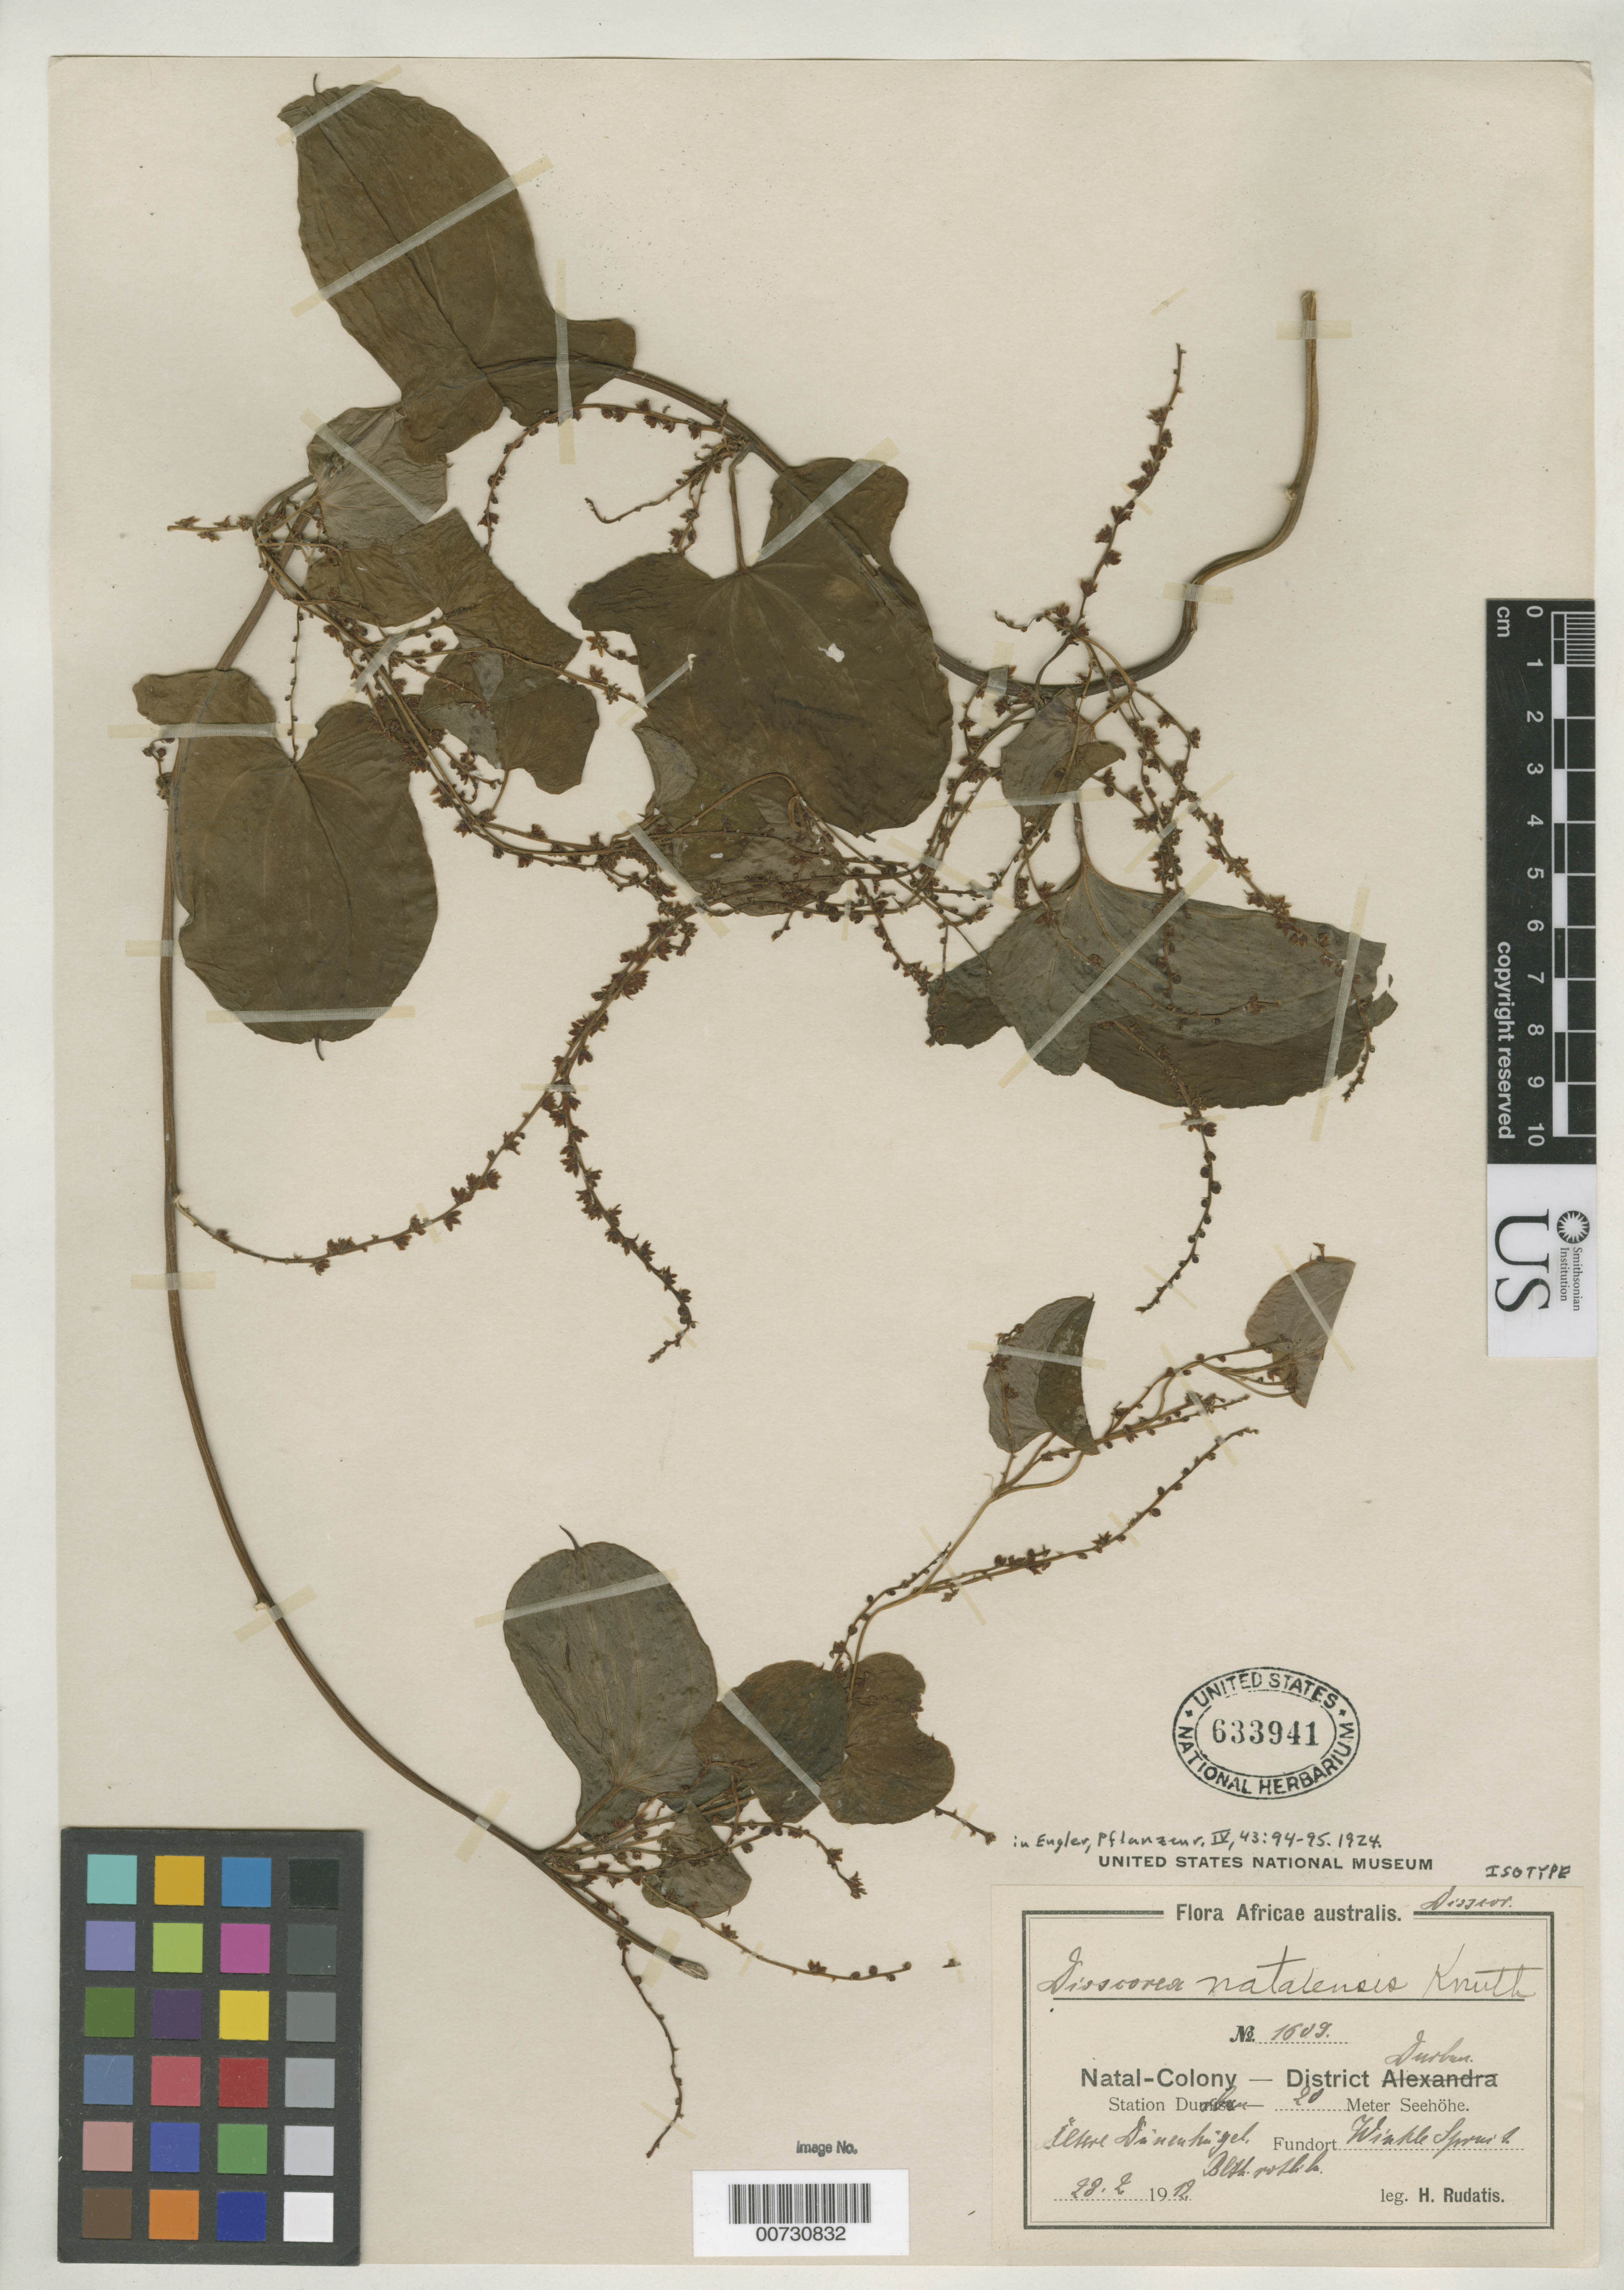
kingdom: Plantae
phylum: Tracheophyta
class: Liliopsida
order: Dioscoreales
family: Dioscoreaceae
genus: Dioscorea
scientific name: Dioscorea natalensis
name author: R. Knuth in Engl.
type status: Isotype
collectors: H. Rudatis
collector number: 1609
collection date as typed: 28 Feb 1912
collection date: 1912-02-28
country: South Africa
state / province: KwaZulu-Natal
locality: Natal-Colony, District Durban, Station Durban, Fundort Winkle Spruit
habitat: Alterer Dünenhügel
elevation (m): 20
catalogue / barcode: US 633941